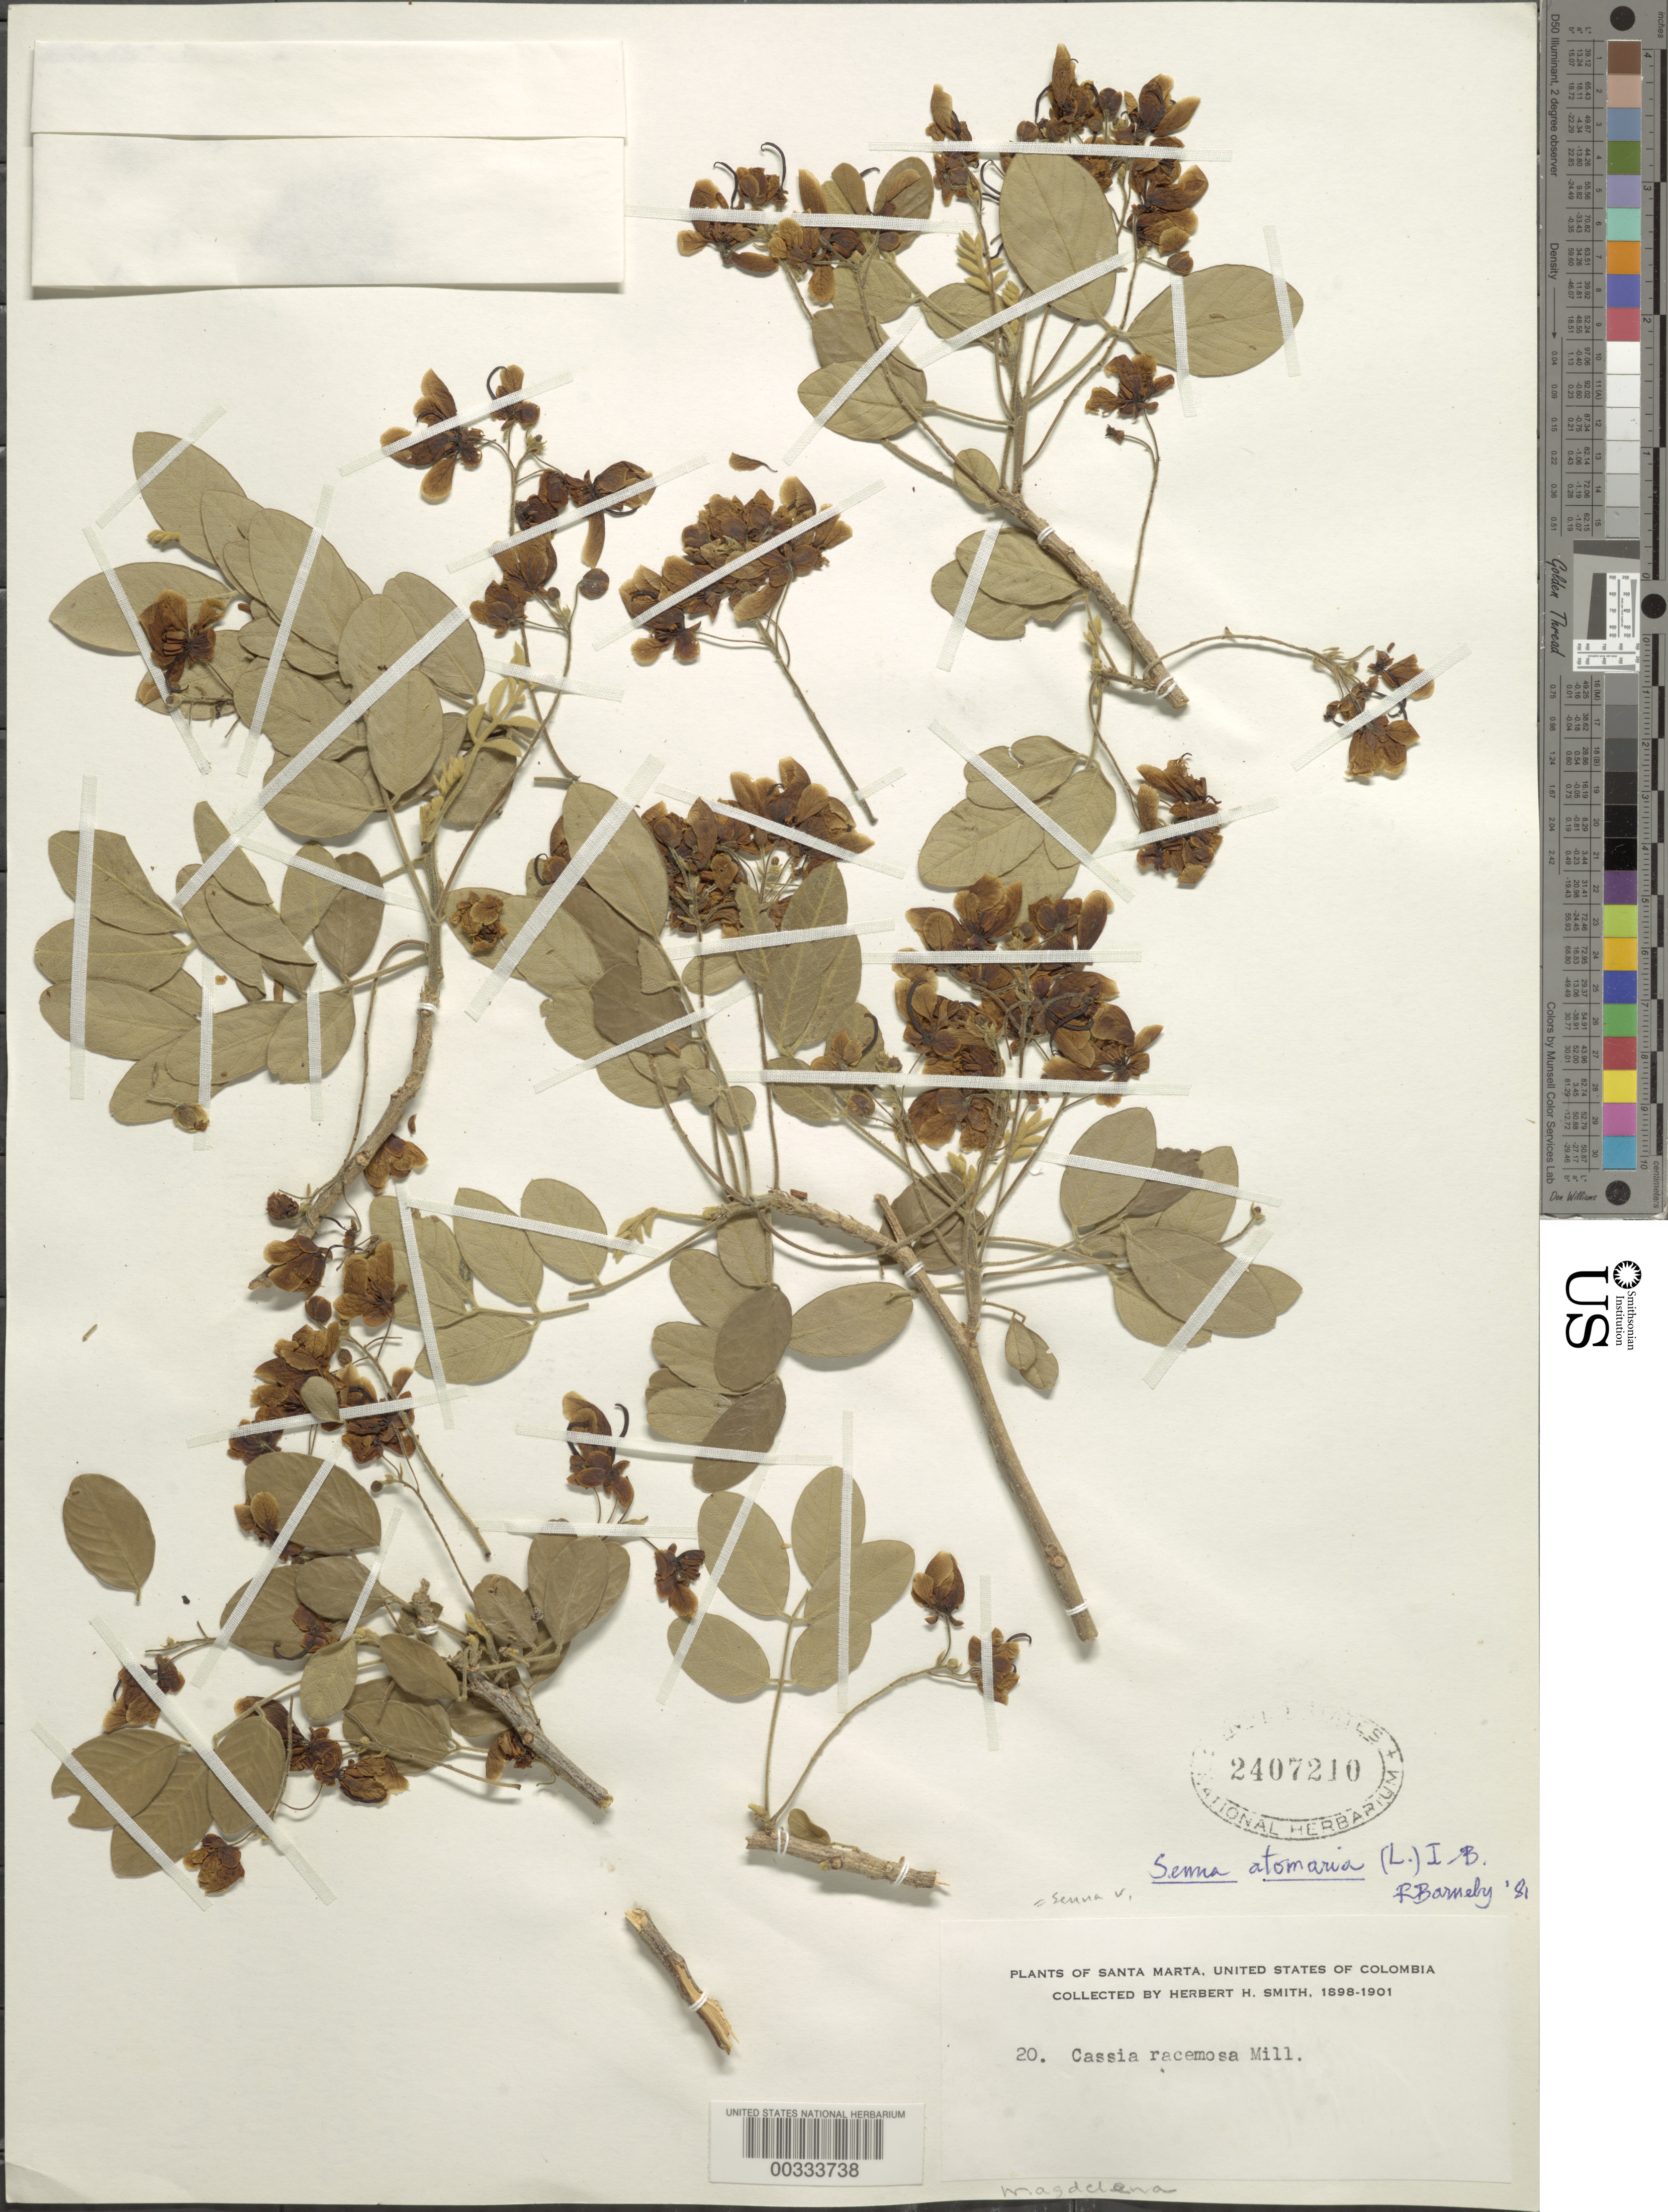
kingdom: Plantae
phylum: Tracheophyta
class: Magnoliopsida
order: Fabales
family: Fabaceae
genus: Senna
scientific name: Senna atomaria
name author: (L.) H.S. Irwin & Barneby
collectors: Herbert H. Smith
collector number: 20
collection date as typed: Apr 1898 to -- Apr 1901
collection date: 1898-04/1901-04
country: Colombia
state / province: Magdalena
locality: Santa Marta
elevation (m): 76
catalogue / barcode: US 2407210